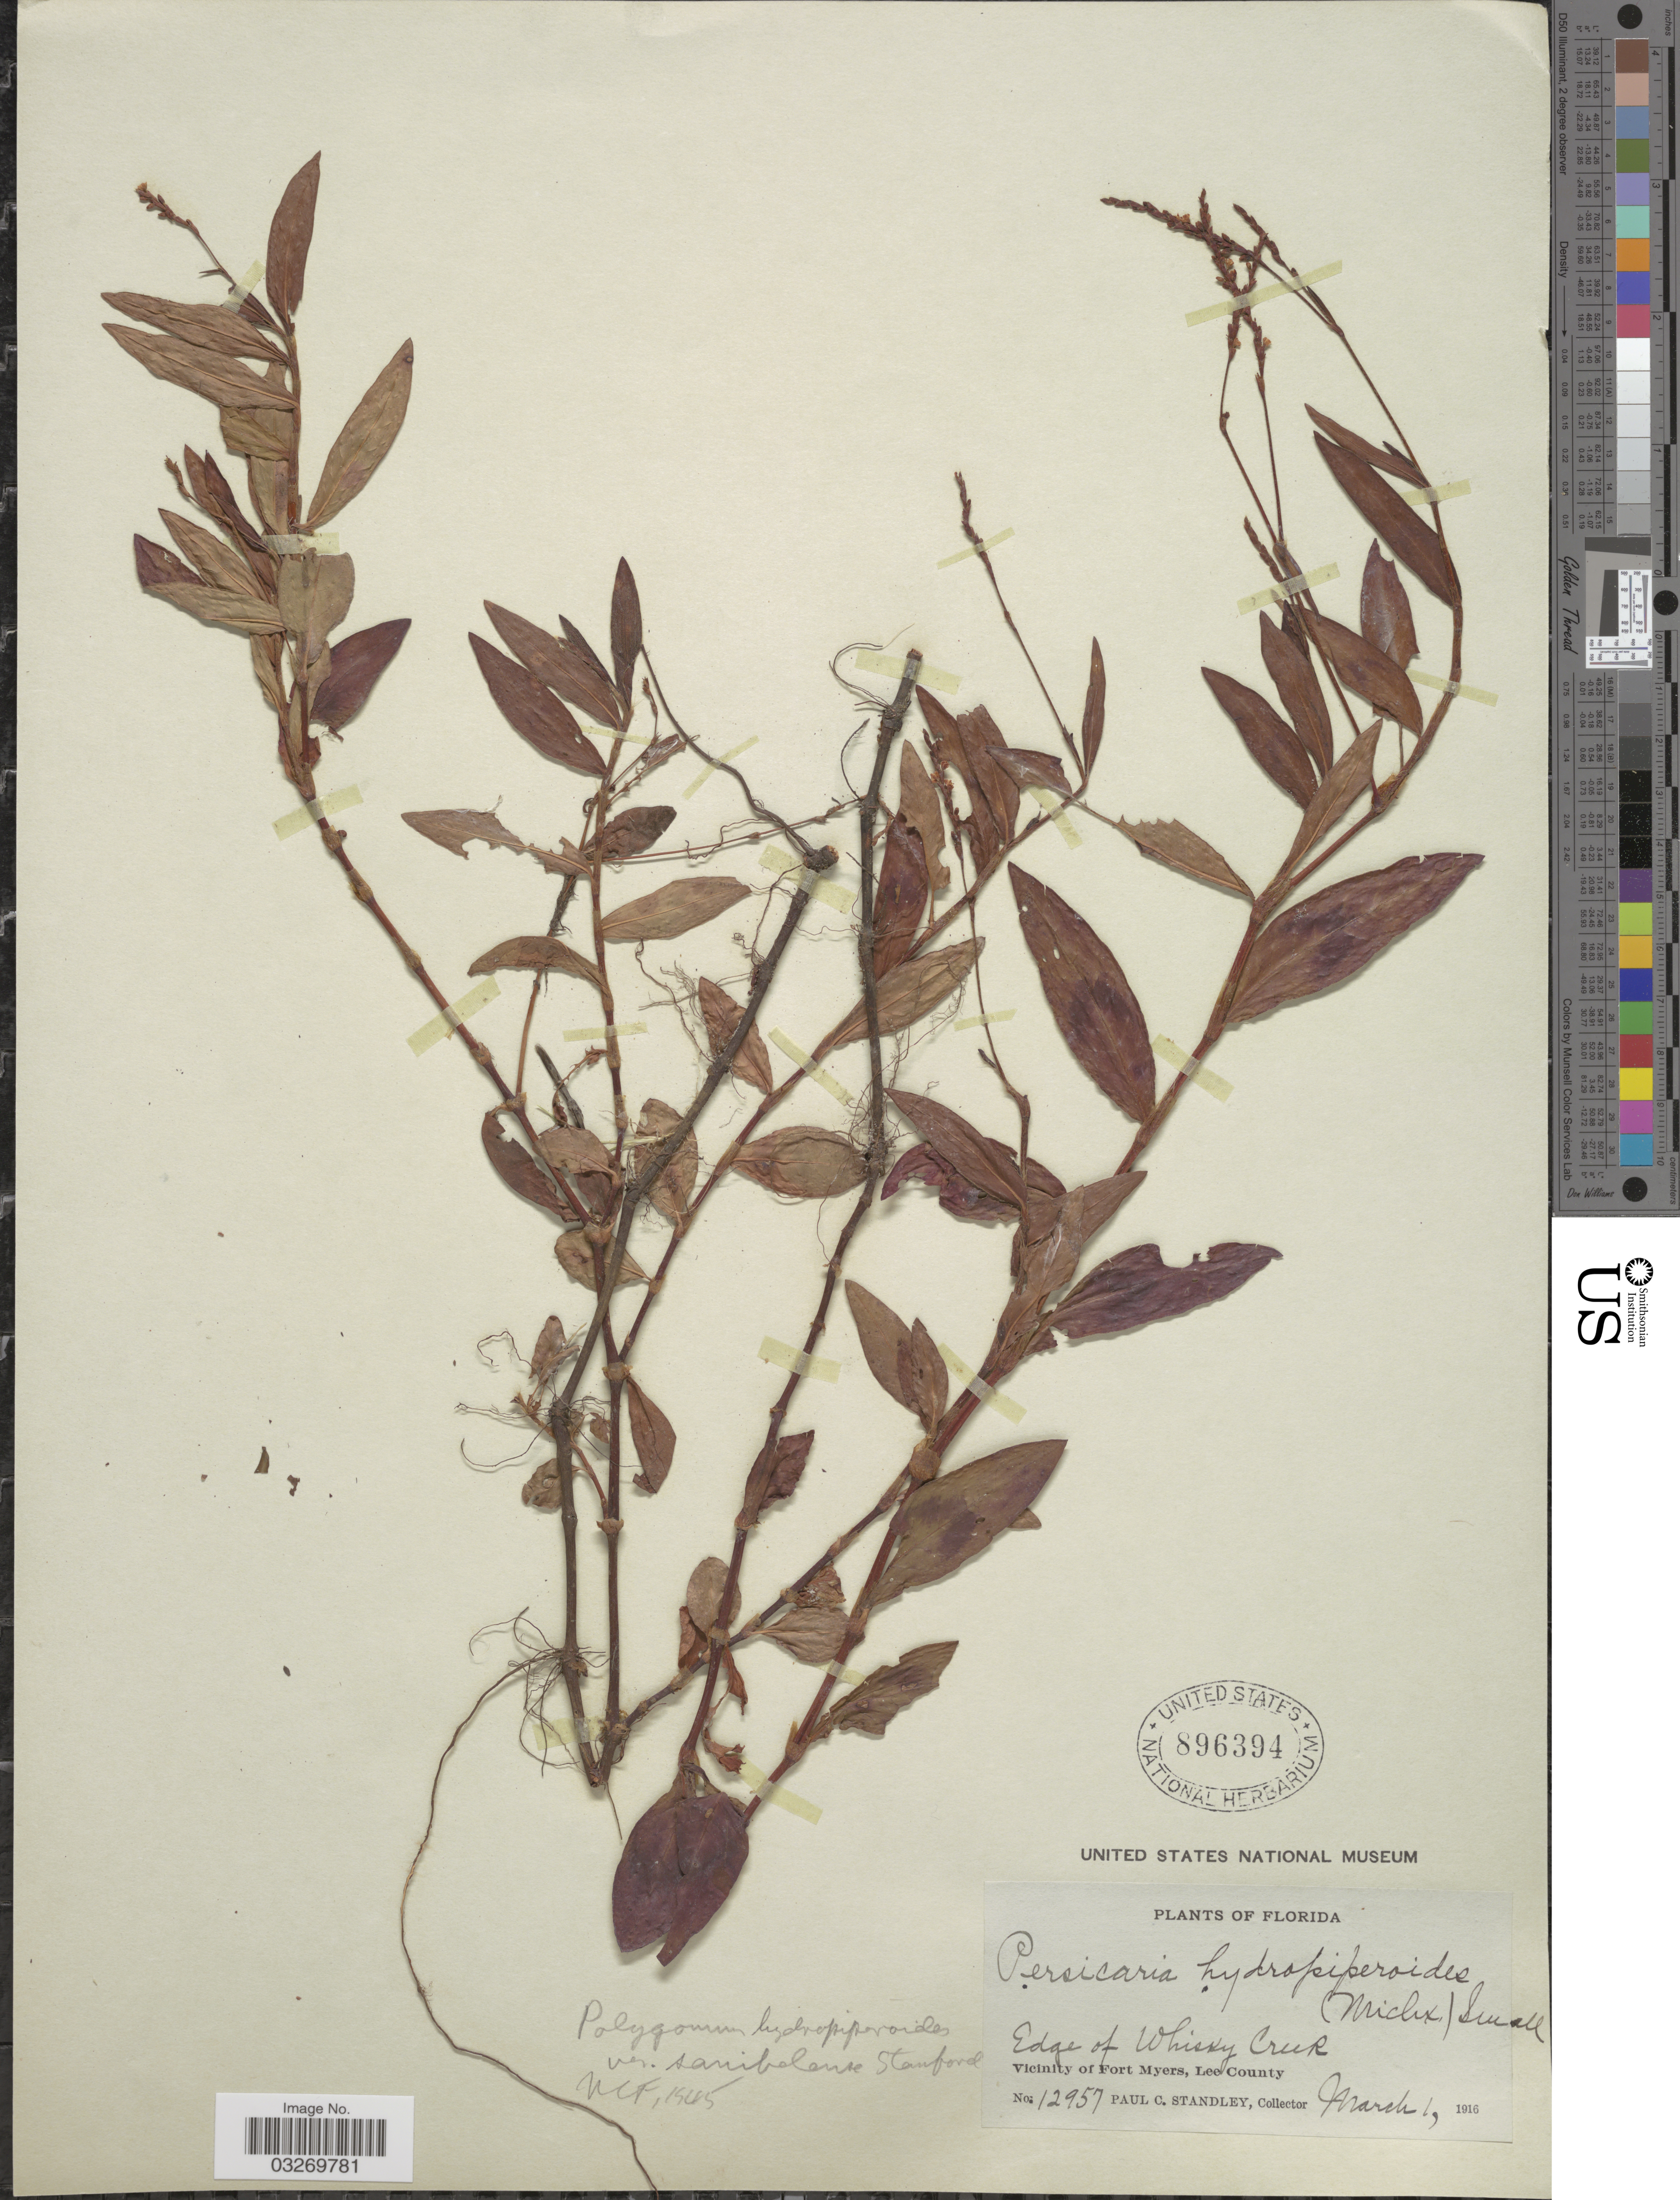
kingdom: Plantae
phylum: Tracheophyta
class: Magnoliopsida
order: Caryophyllales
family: Polygonaceae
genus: Polygonum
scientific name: Polygonum hydropiperoides var. sanibelense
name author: Stanford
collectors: P. C. Standley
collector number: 12957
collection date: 1916-03-01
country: United States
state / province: Florida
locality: Edge of Whisky Creek. Vicinity of Fort Myers, Lee County.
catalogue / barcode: US 896394